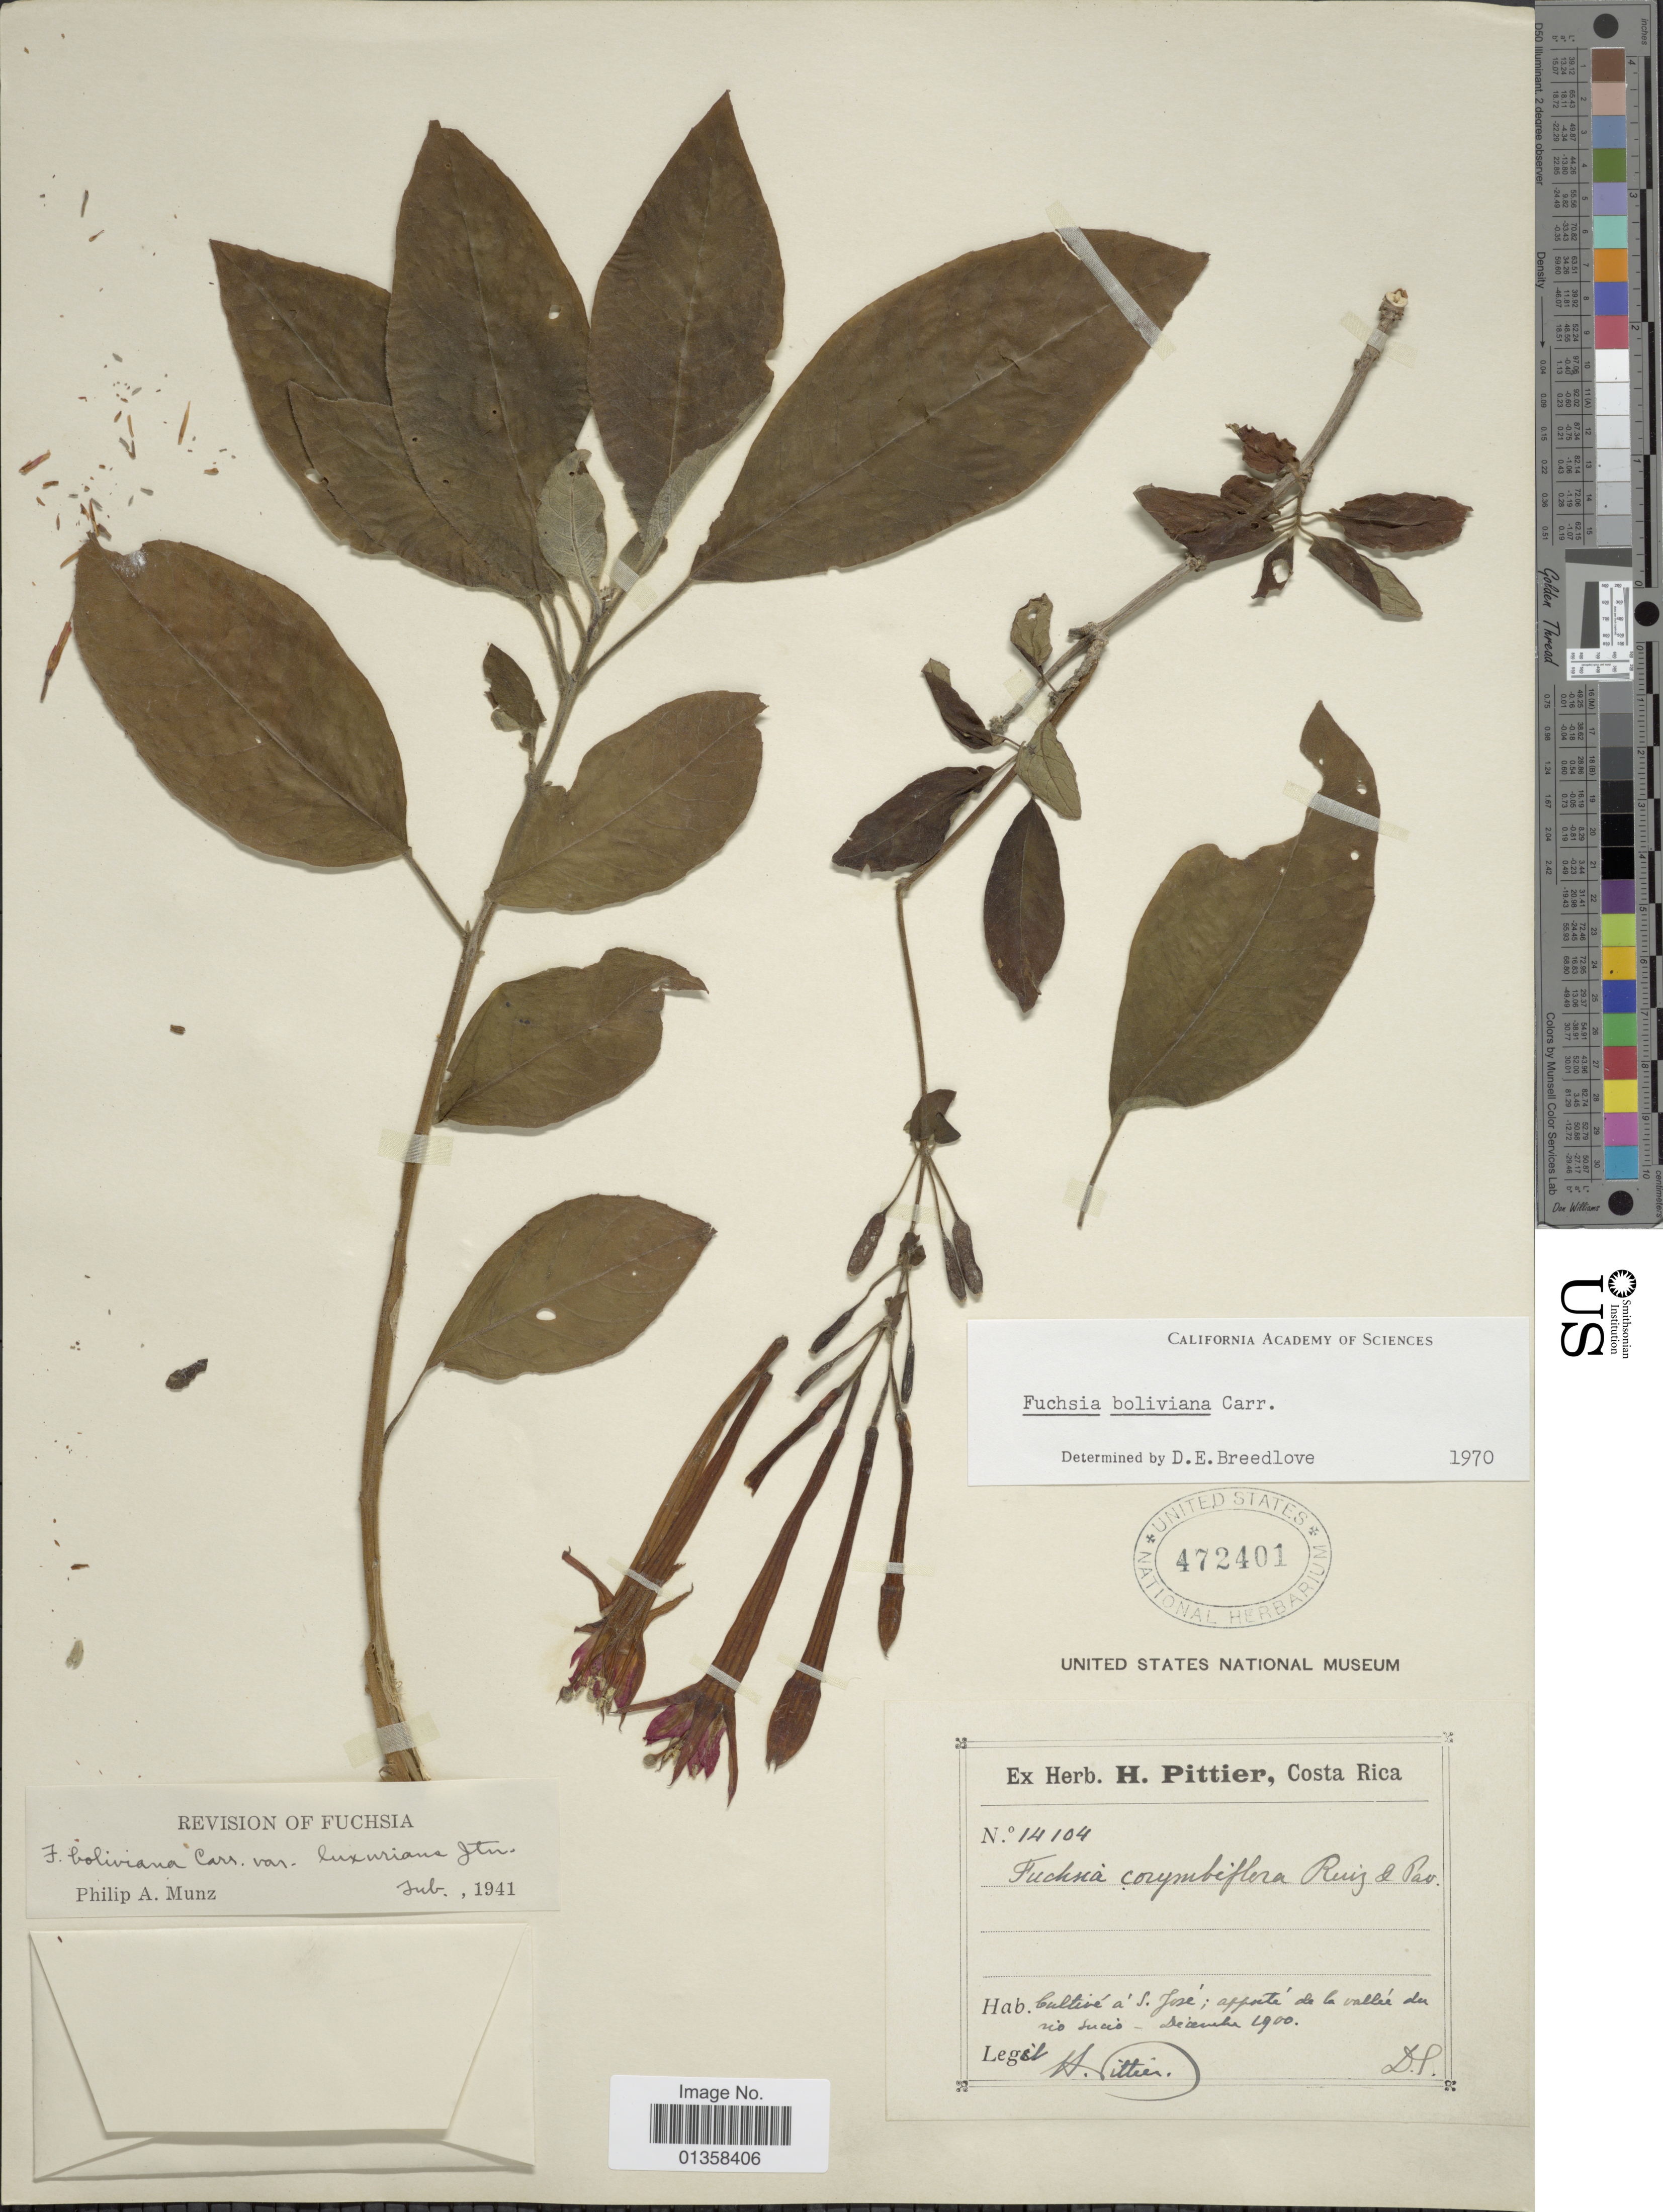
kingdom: Plantae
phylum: Tracheophyta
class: Magnoliopsida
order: Myrtales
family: Onagraceae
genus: Fuchsia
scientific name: Fuchsia boliviana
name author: Carrière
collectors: H. F. Pittier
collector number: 14104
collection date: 1900-12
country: Costa Rica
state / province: San José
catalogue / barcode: US 472401